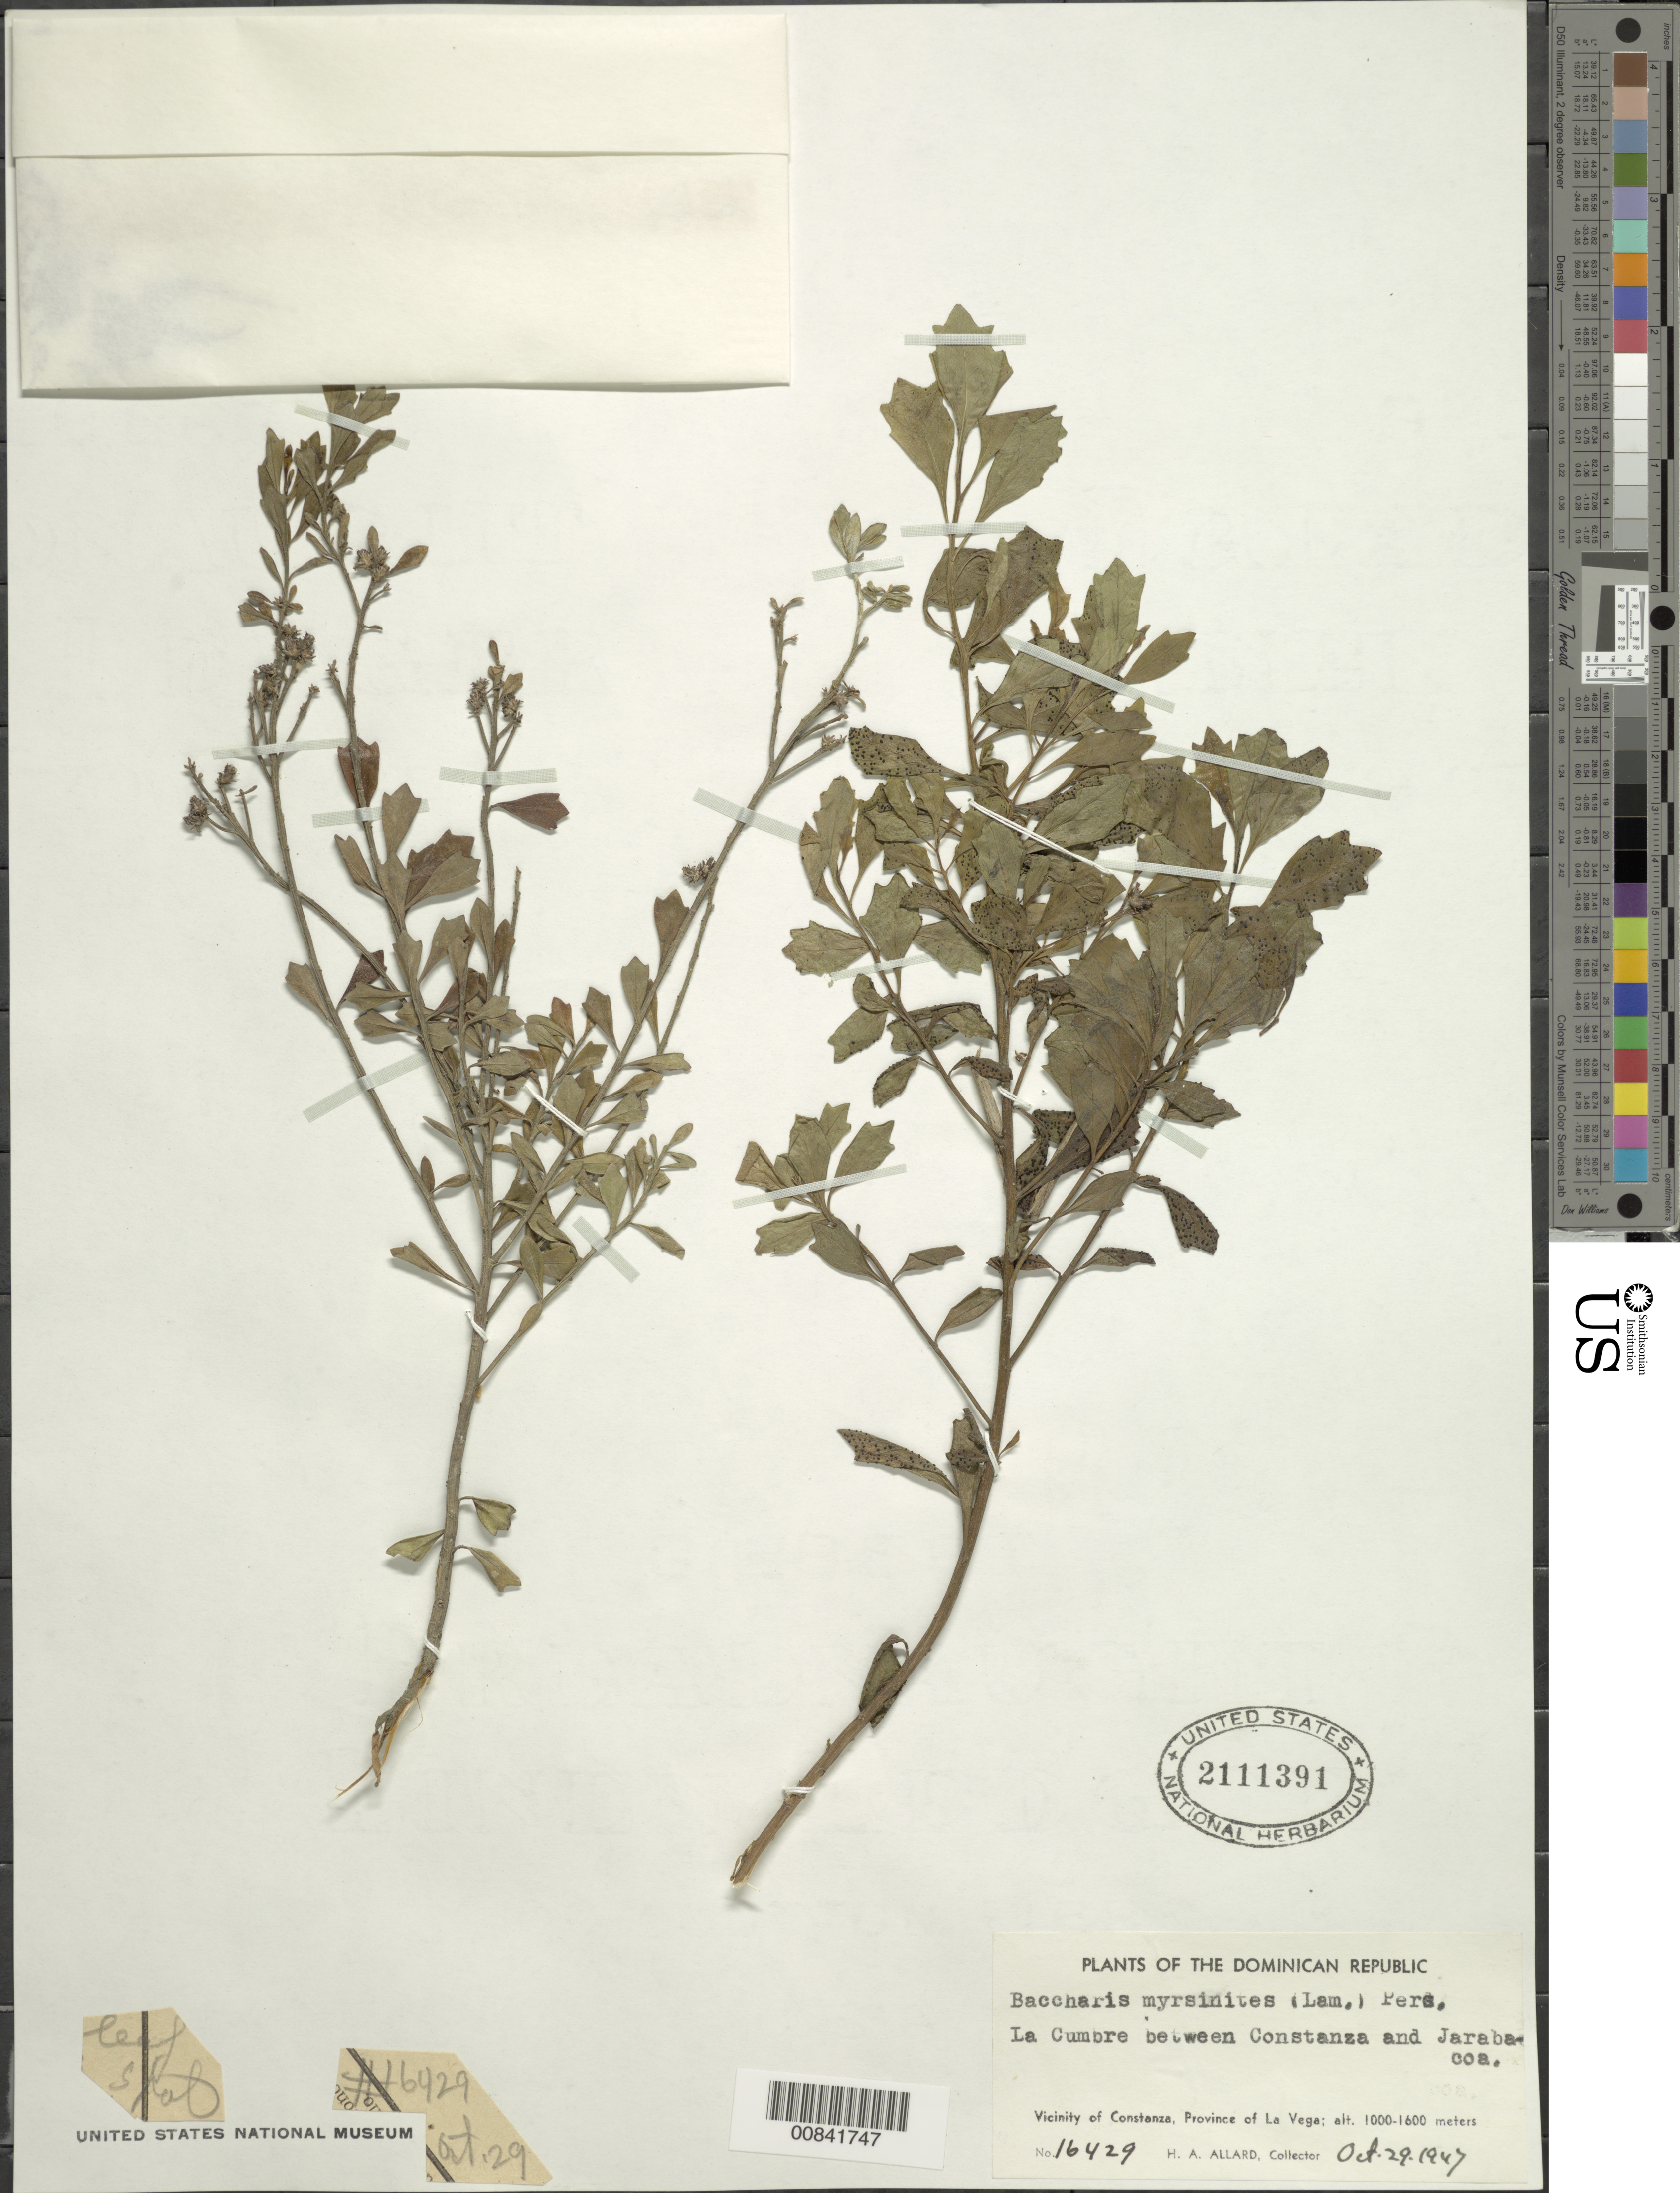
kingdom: Plantae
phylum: Tracheophyta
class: Magnoliopsida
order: Asterales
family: Asteraceae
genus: Baccharis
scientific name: Baccharis myrsinites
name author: Pers.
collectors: H. A. Allard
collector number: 16429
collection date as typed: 29 Oct 1947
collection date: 1947-10-29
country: Dominican Republic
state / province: La Vega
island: Hispaniola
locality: Vicinity of Constanza, La Cumbre between Constanza and Jarabacoa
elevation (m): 1000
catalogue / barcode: US 2111391